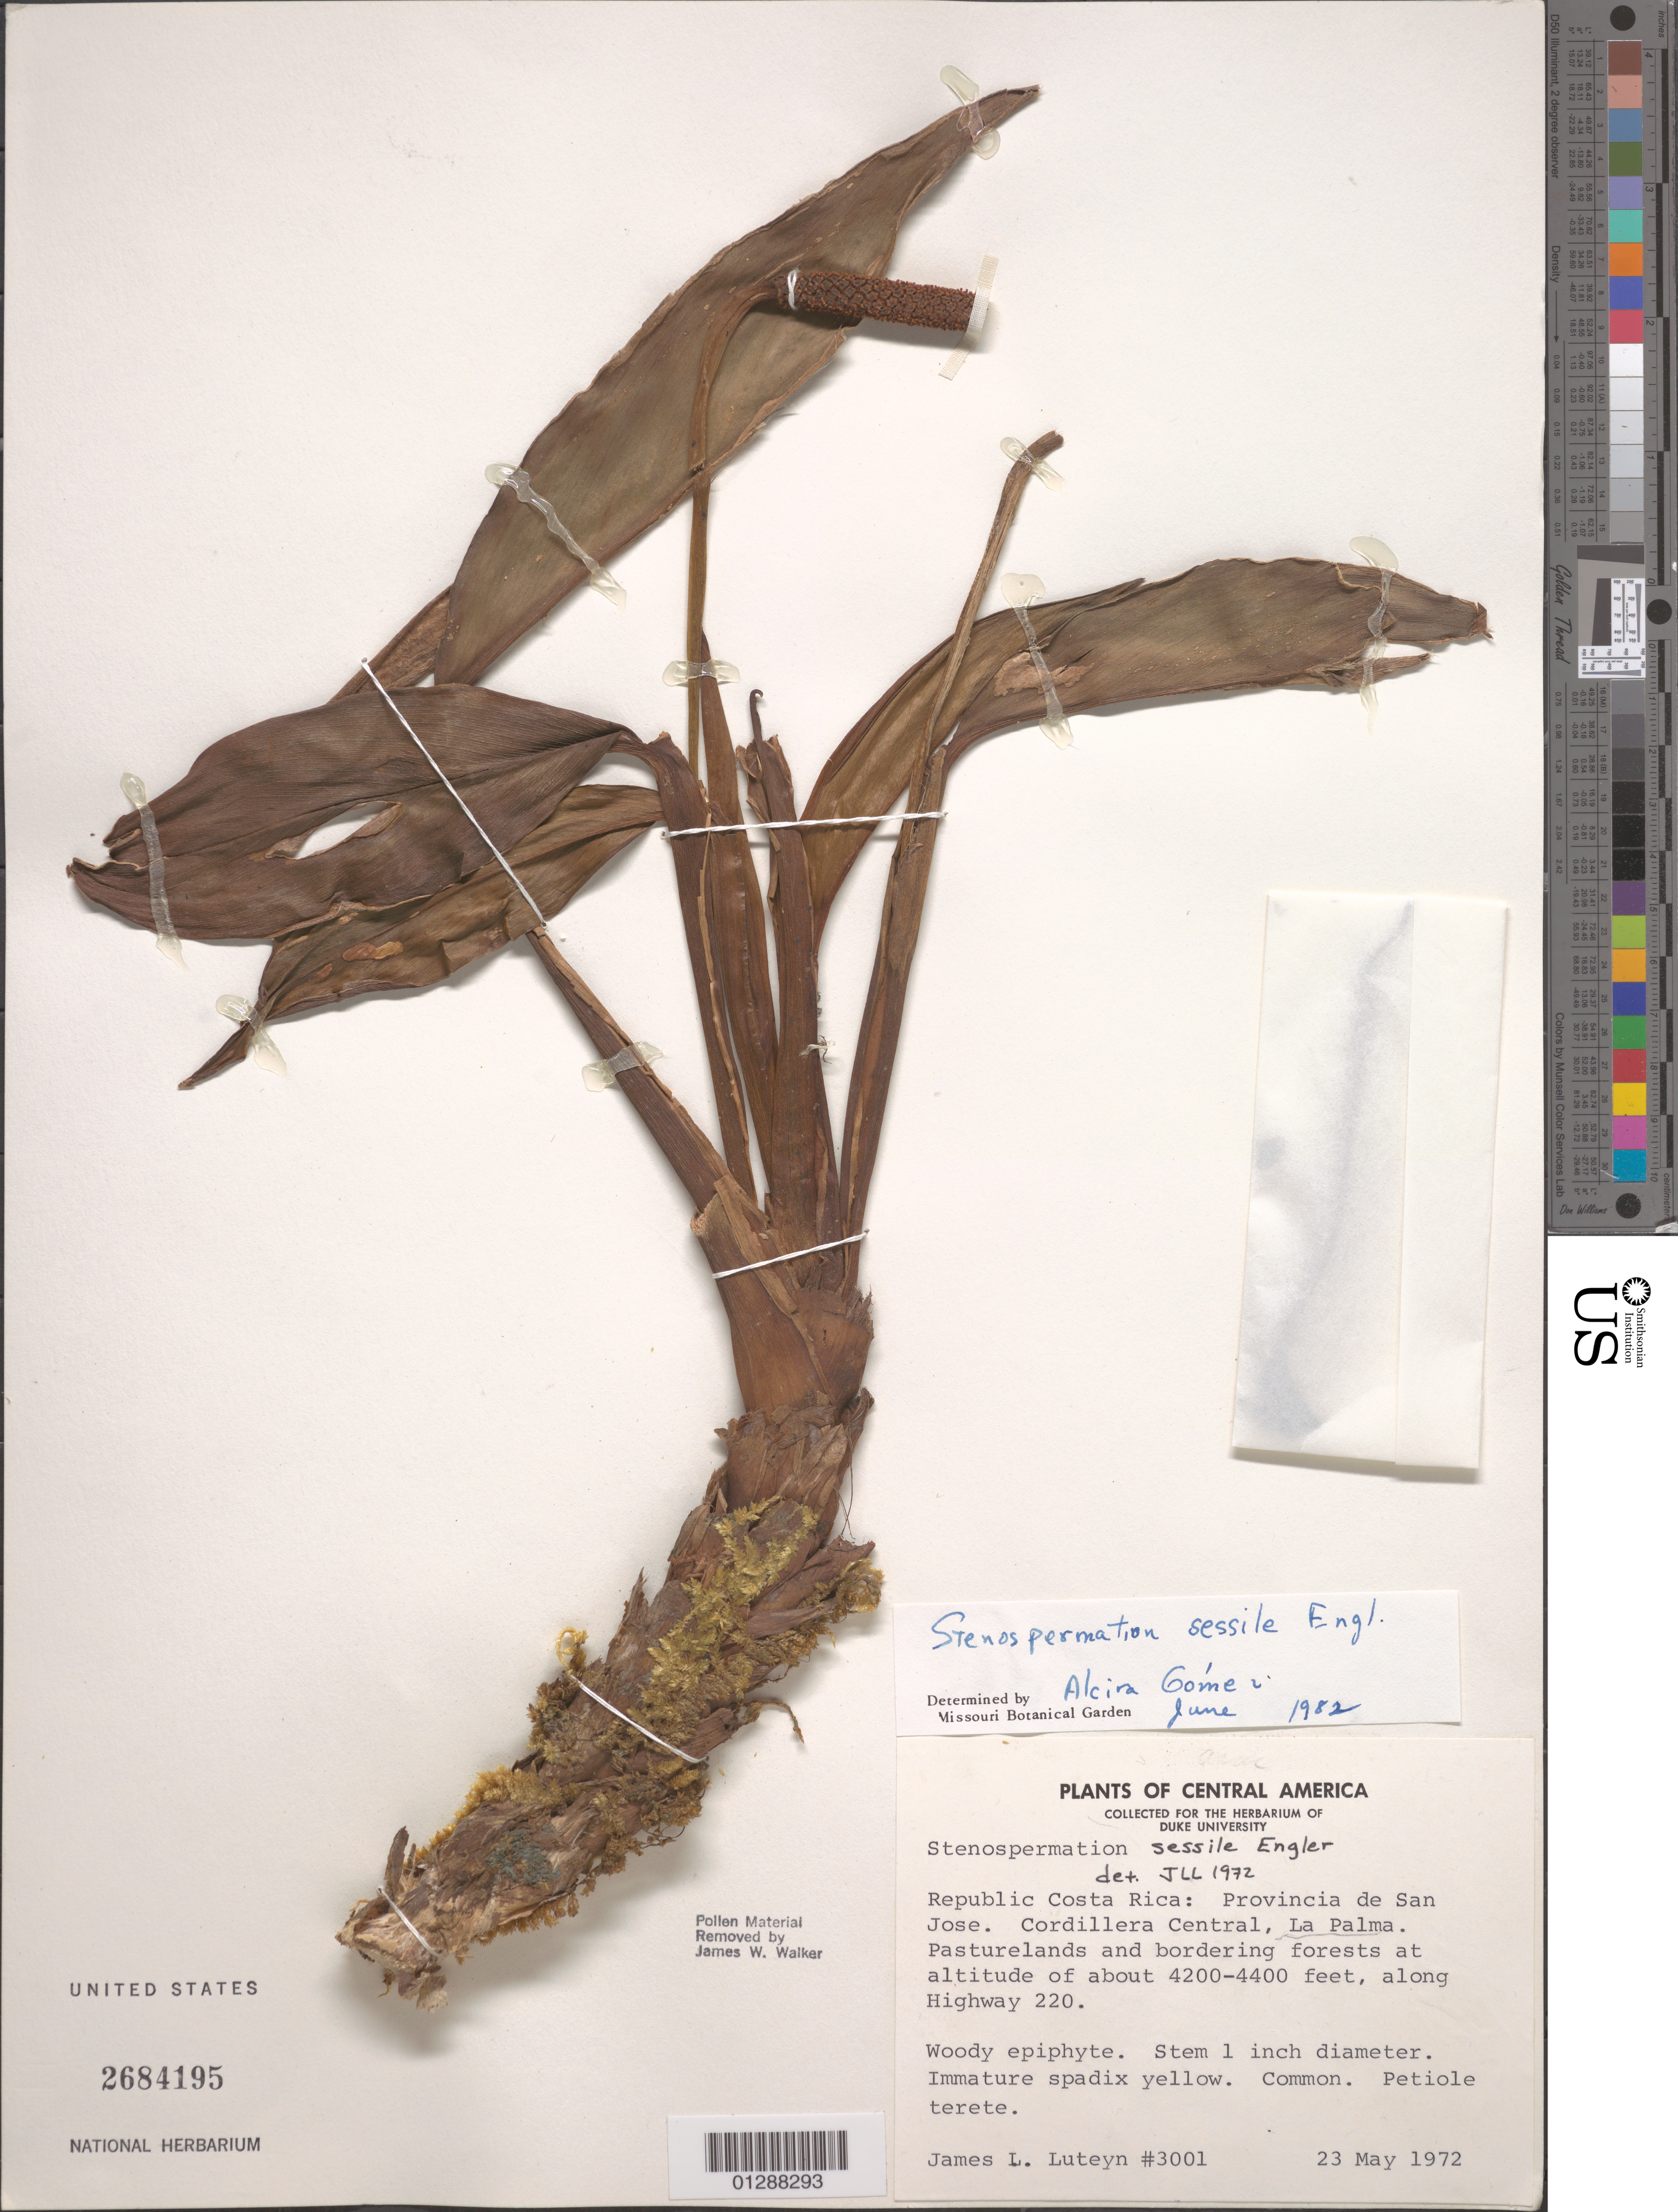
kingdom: Plantae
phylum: Tracheophyta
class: Liliopsida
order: Alismatales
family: Araceae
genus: Stenospermation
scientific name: Stenospermation sessile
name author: Engl.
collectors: J. L. Luteyn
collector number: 3001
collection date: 1972-05-23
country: Costa Rica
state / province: San José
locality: Republic Costa Rica. Cordillera Central, La Palma. Along Highway 220.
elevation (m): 1280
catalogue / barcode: US 2684195